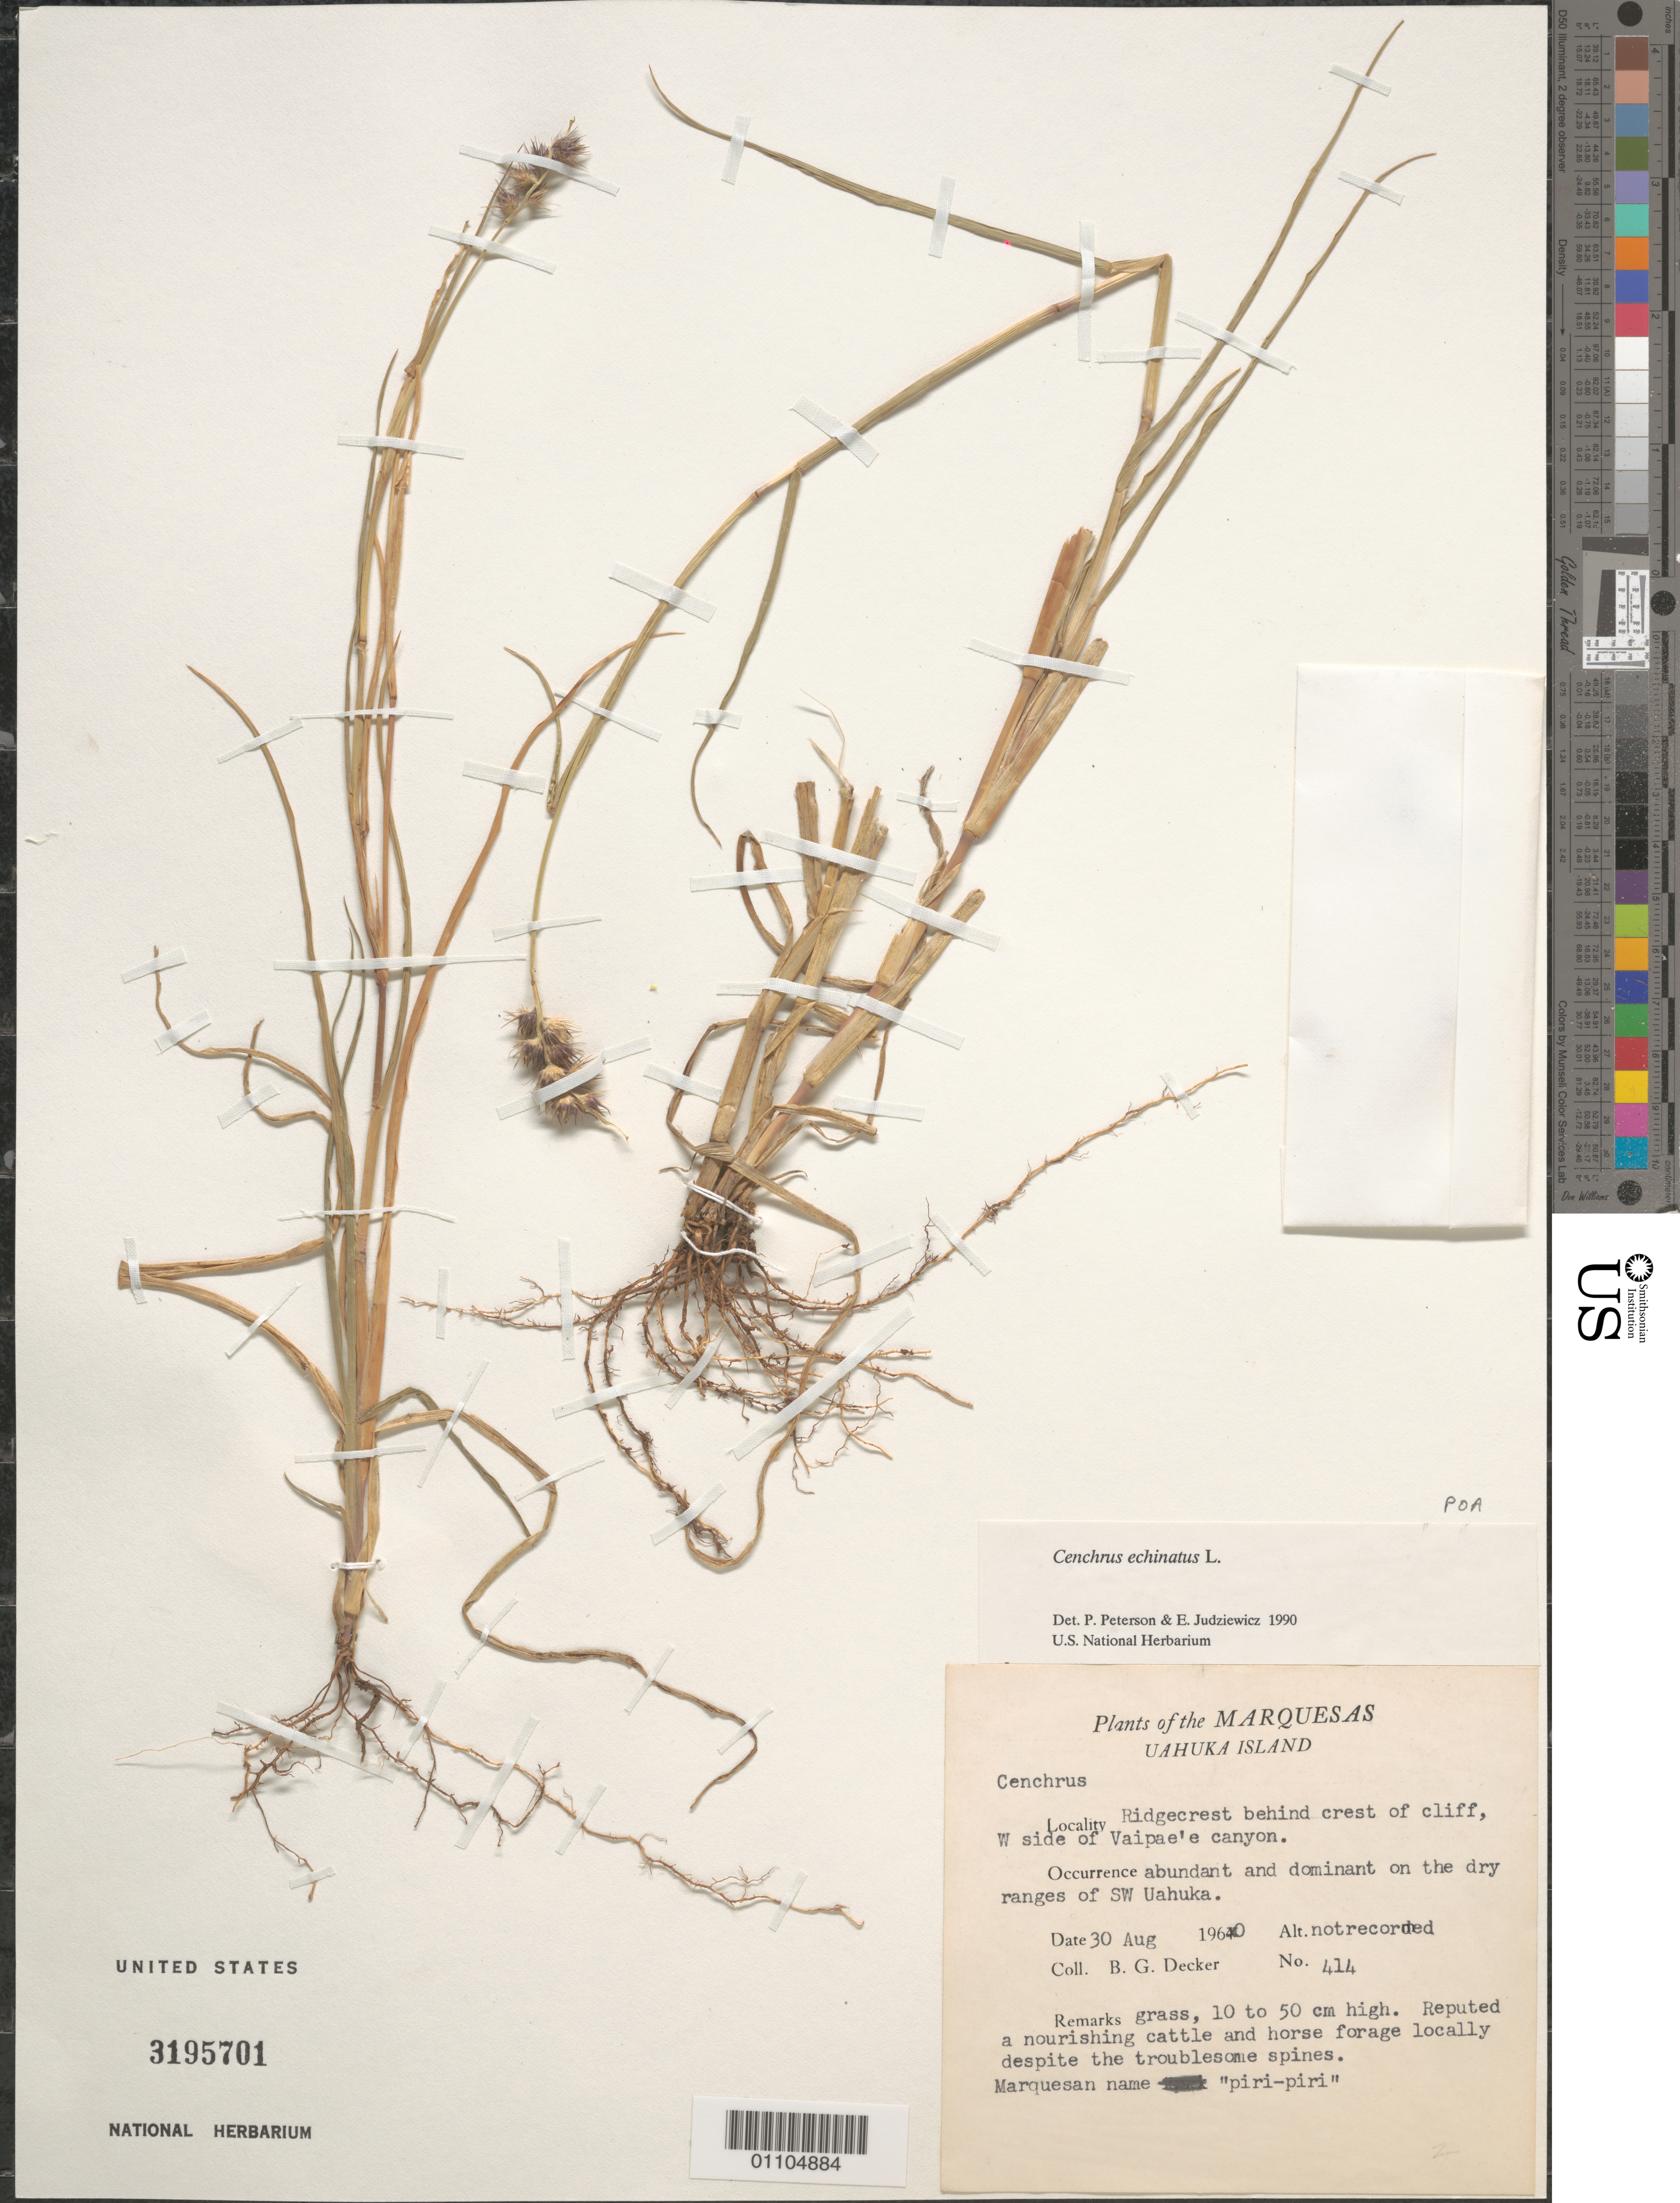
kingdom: Plantae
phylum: Tracheophyta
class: Liliopsida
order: Poales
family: Poaceae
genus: Cenchrus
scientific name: Cenchrus echinatus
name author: L.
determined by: Peterson, P. M.; Judziewicz, E. J.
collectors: B. G. Decker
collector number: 414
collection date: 1960-08-30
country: French Polynesia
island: Ua Huka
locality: ridgecrest behind crest of cliff, W side of Vaipae'e canyon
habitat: abundant on the dry ranges of SW Ua Huka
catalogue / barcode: US 3195701